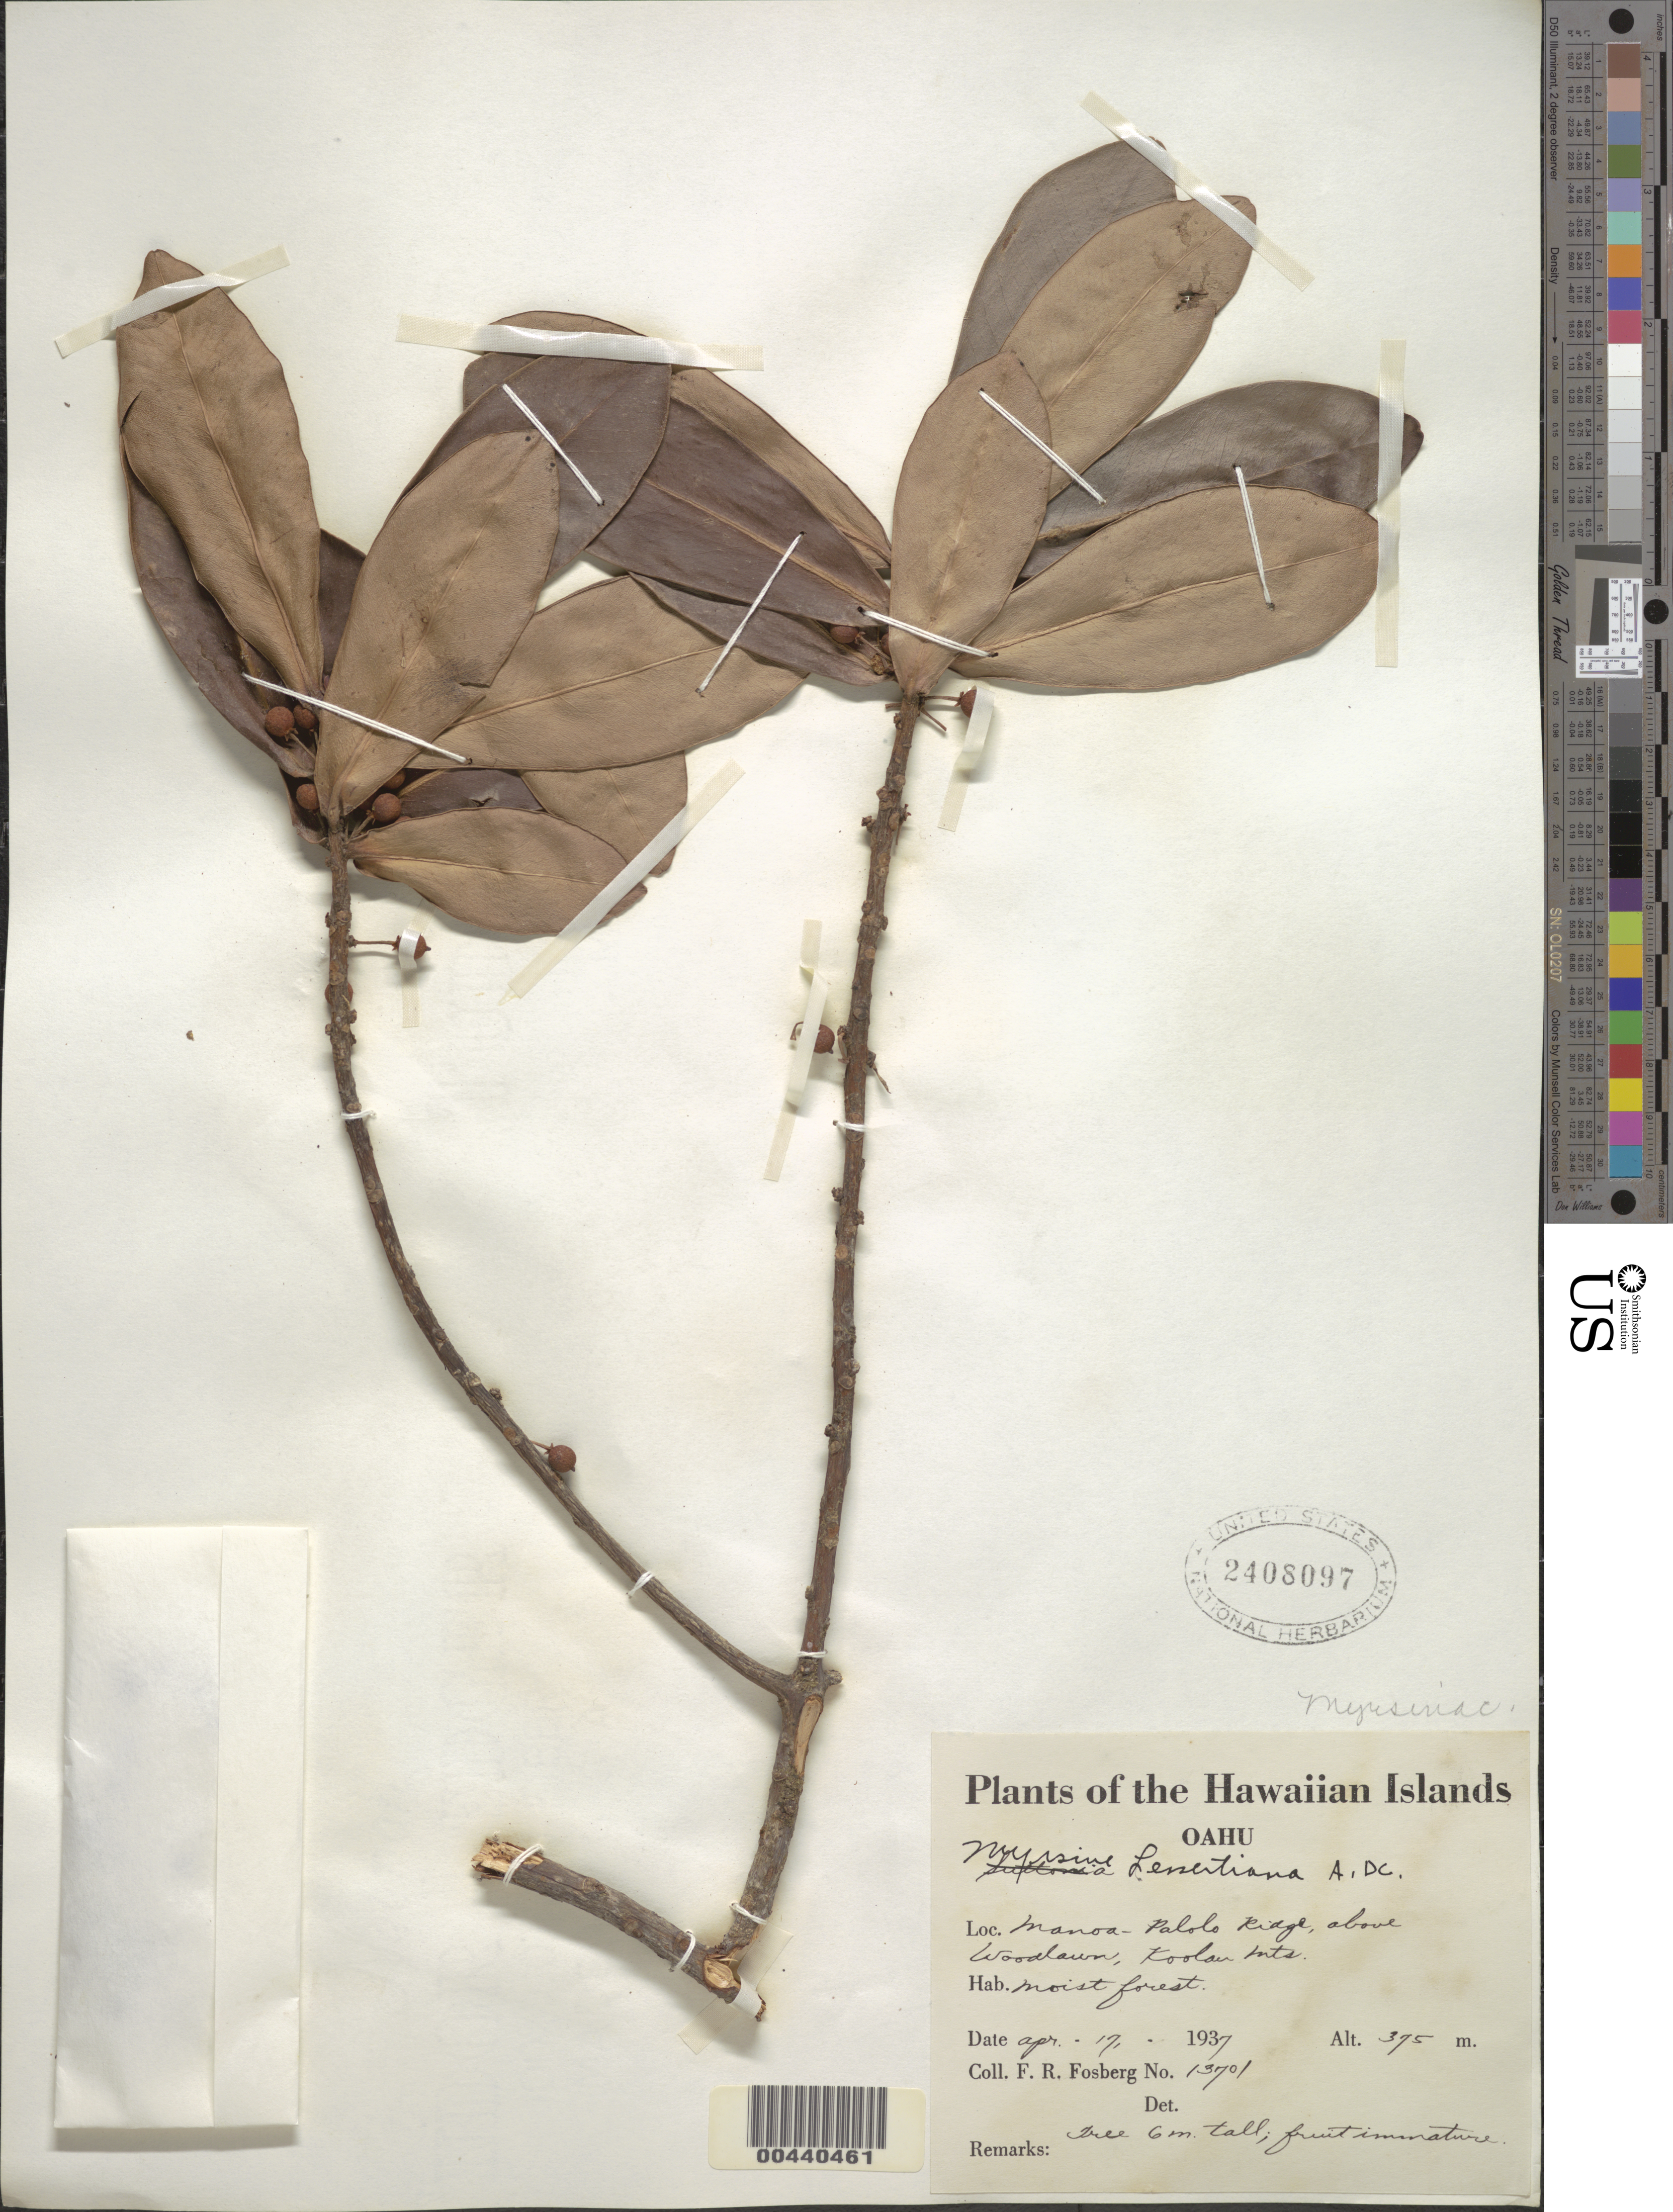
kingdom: Plantae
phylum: Tracheophyta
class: Magnoliopsida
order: Ericales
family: Primulaceae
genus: Myrsine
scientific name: Myrsine lessertiana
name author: A. DC.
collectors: F. R. Fosberg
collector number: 13701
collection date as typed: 17 Apr 1937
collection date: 1937-04-17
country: United States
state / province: Hawaii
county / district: Honolulu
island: Oahu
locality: Manoa-Palolo Ridge, above Woodlawn, Koolau Mts.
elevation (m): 375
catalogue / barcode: US 2408097